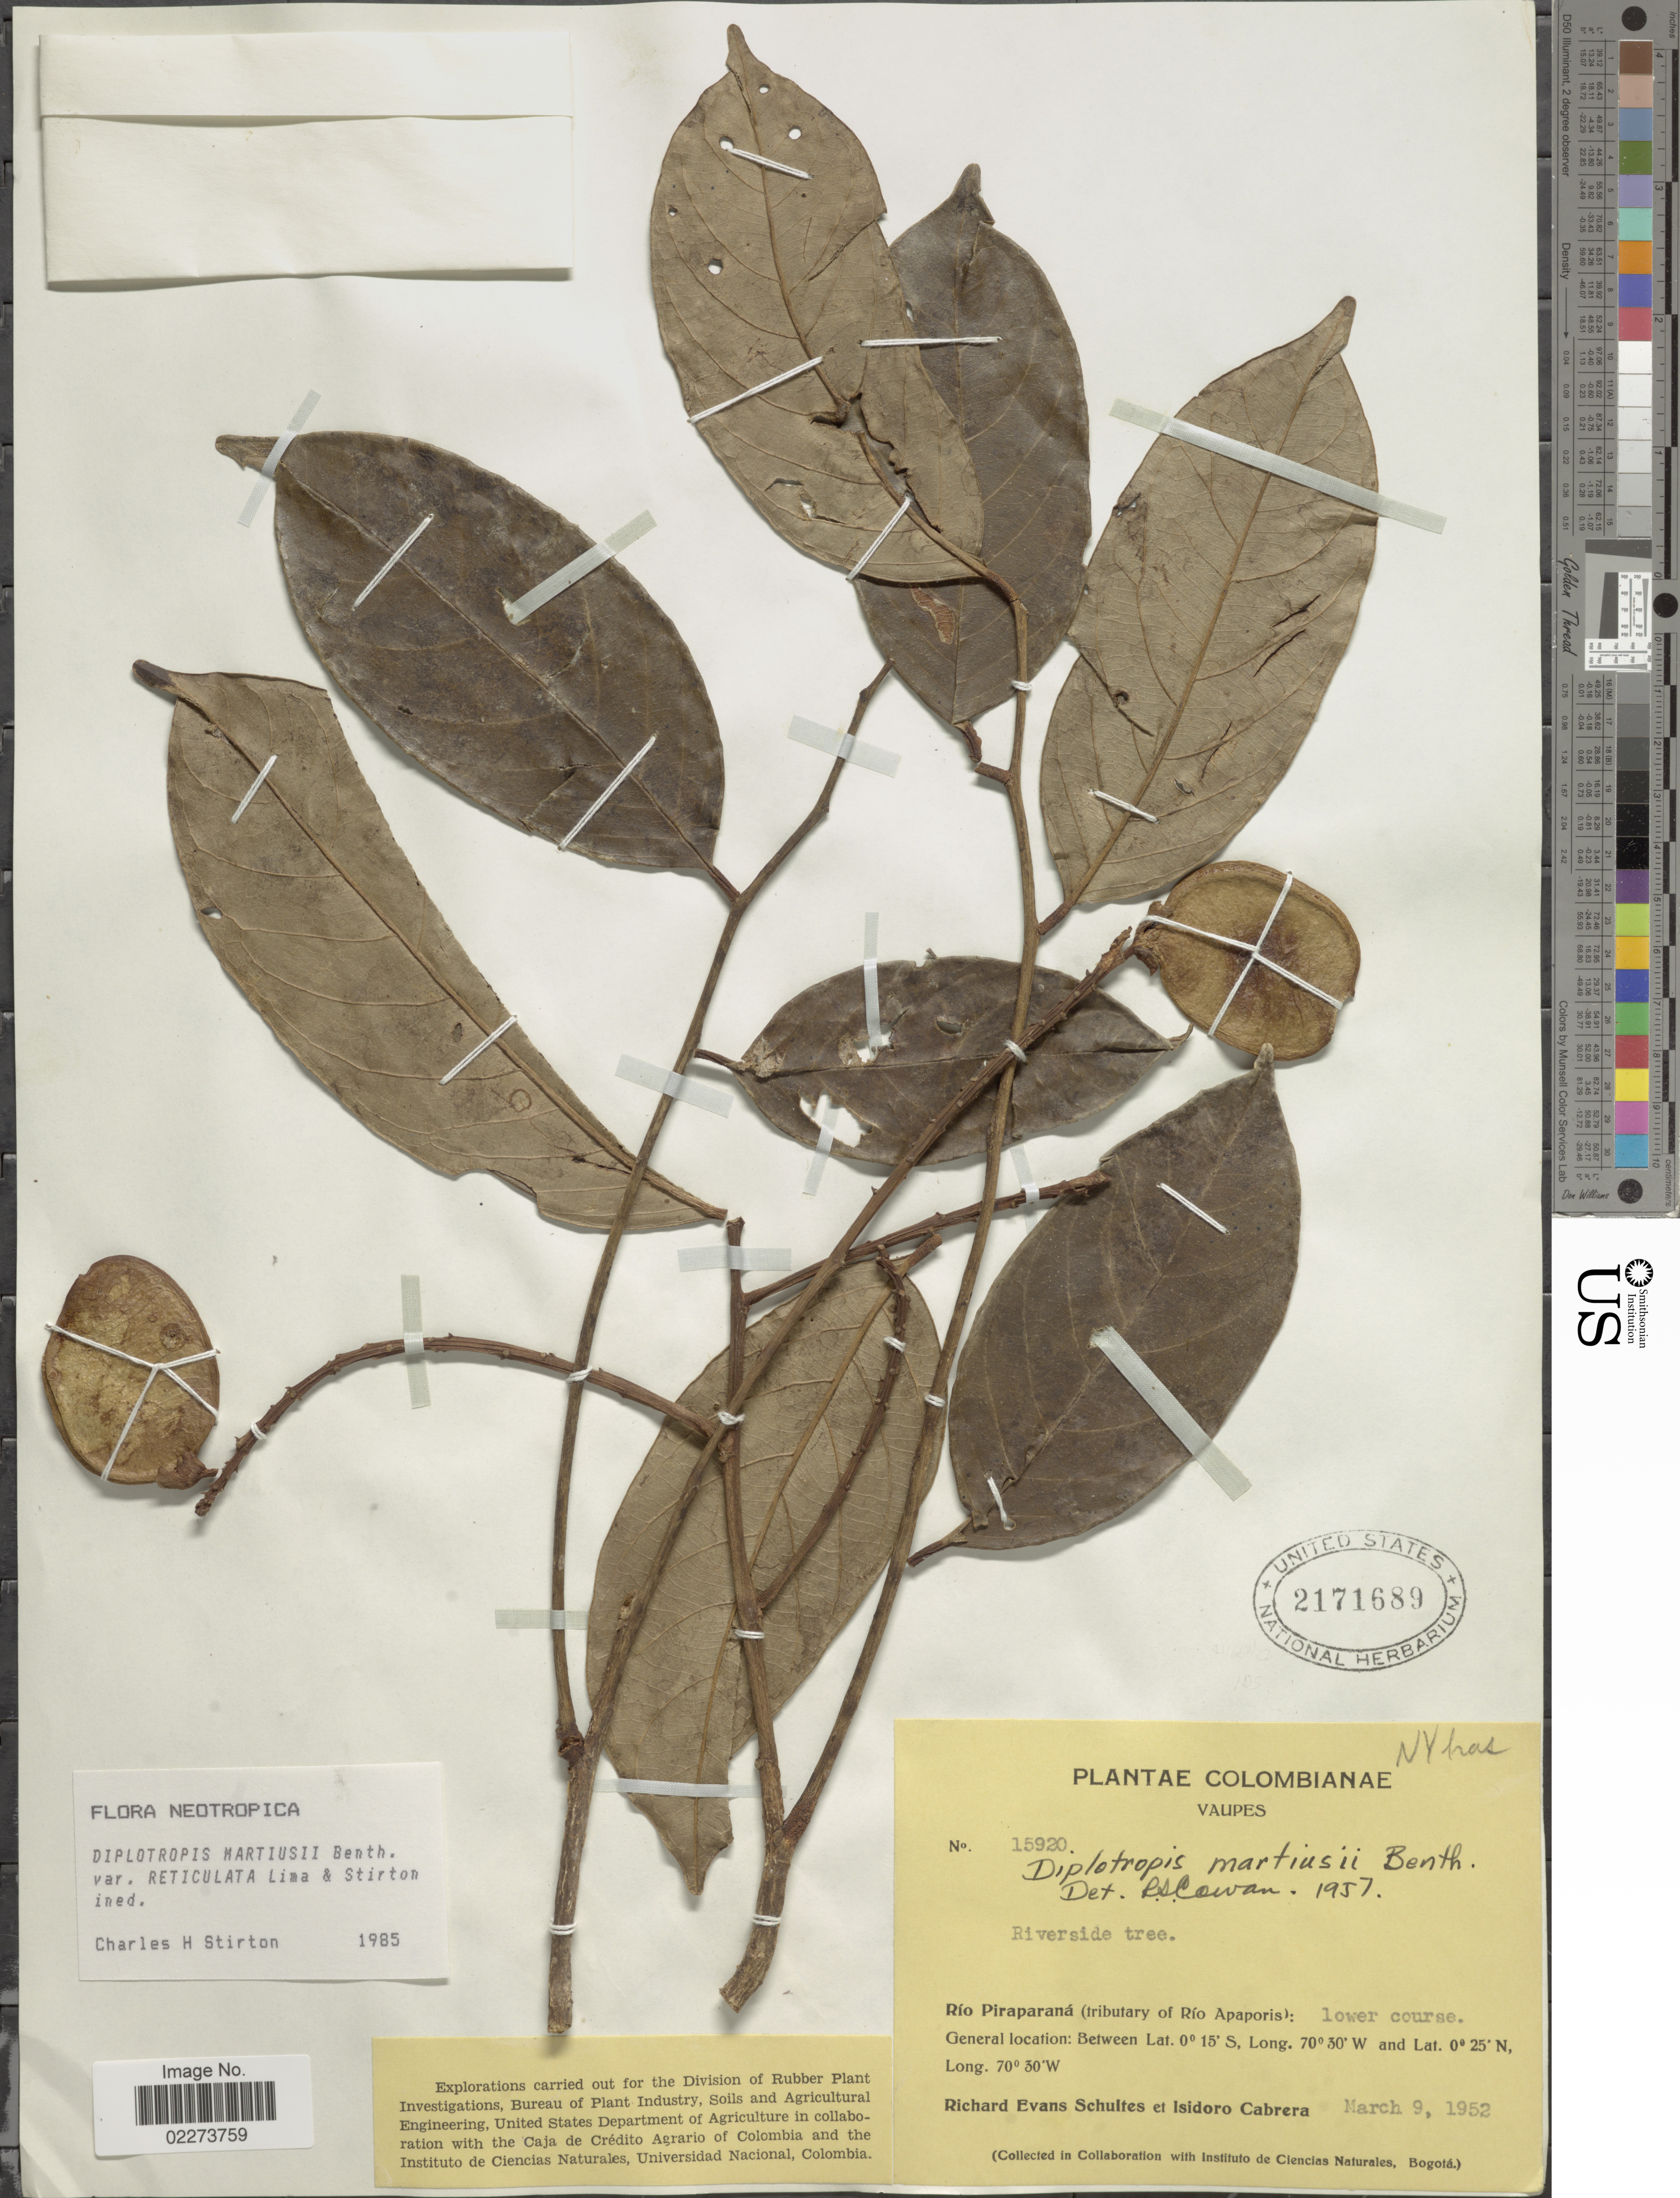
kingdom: Plantae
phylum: Tracheophyta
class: Magnoliopsida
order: Fabales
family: Fabaceae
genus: Diplotropis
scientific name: Diplotropis martiusii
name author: Benth.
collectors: R. E. Schultes & I. Cabrera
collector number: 15920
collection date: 1952-03-09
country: Colombia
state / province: Vaupés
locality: Rio Piraparana (tributary of Rio Apaporis)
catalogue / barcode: US 2171689